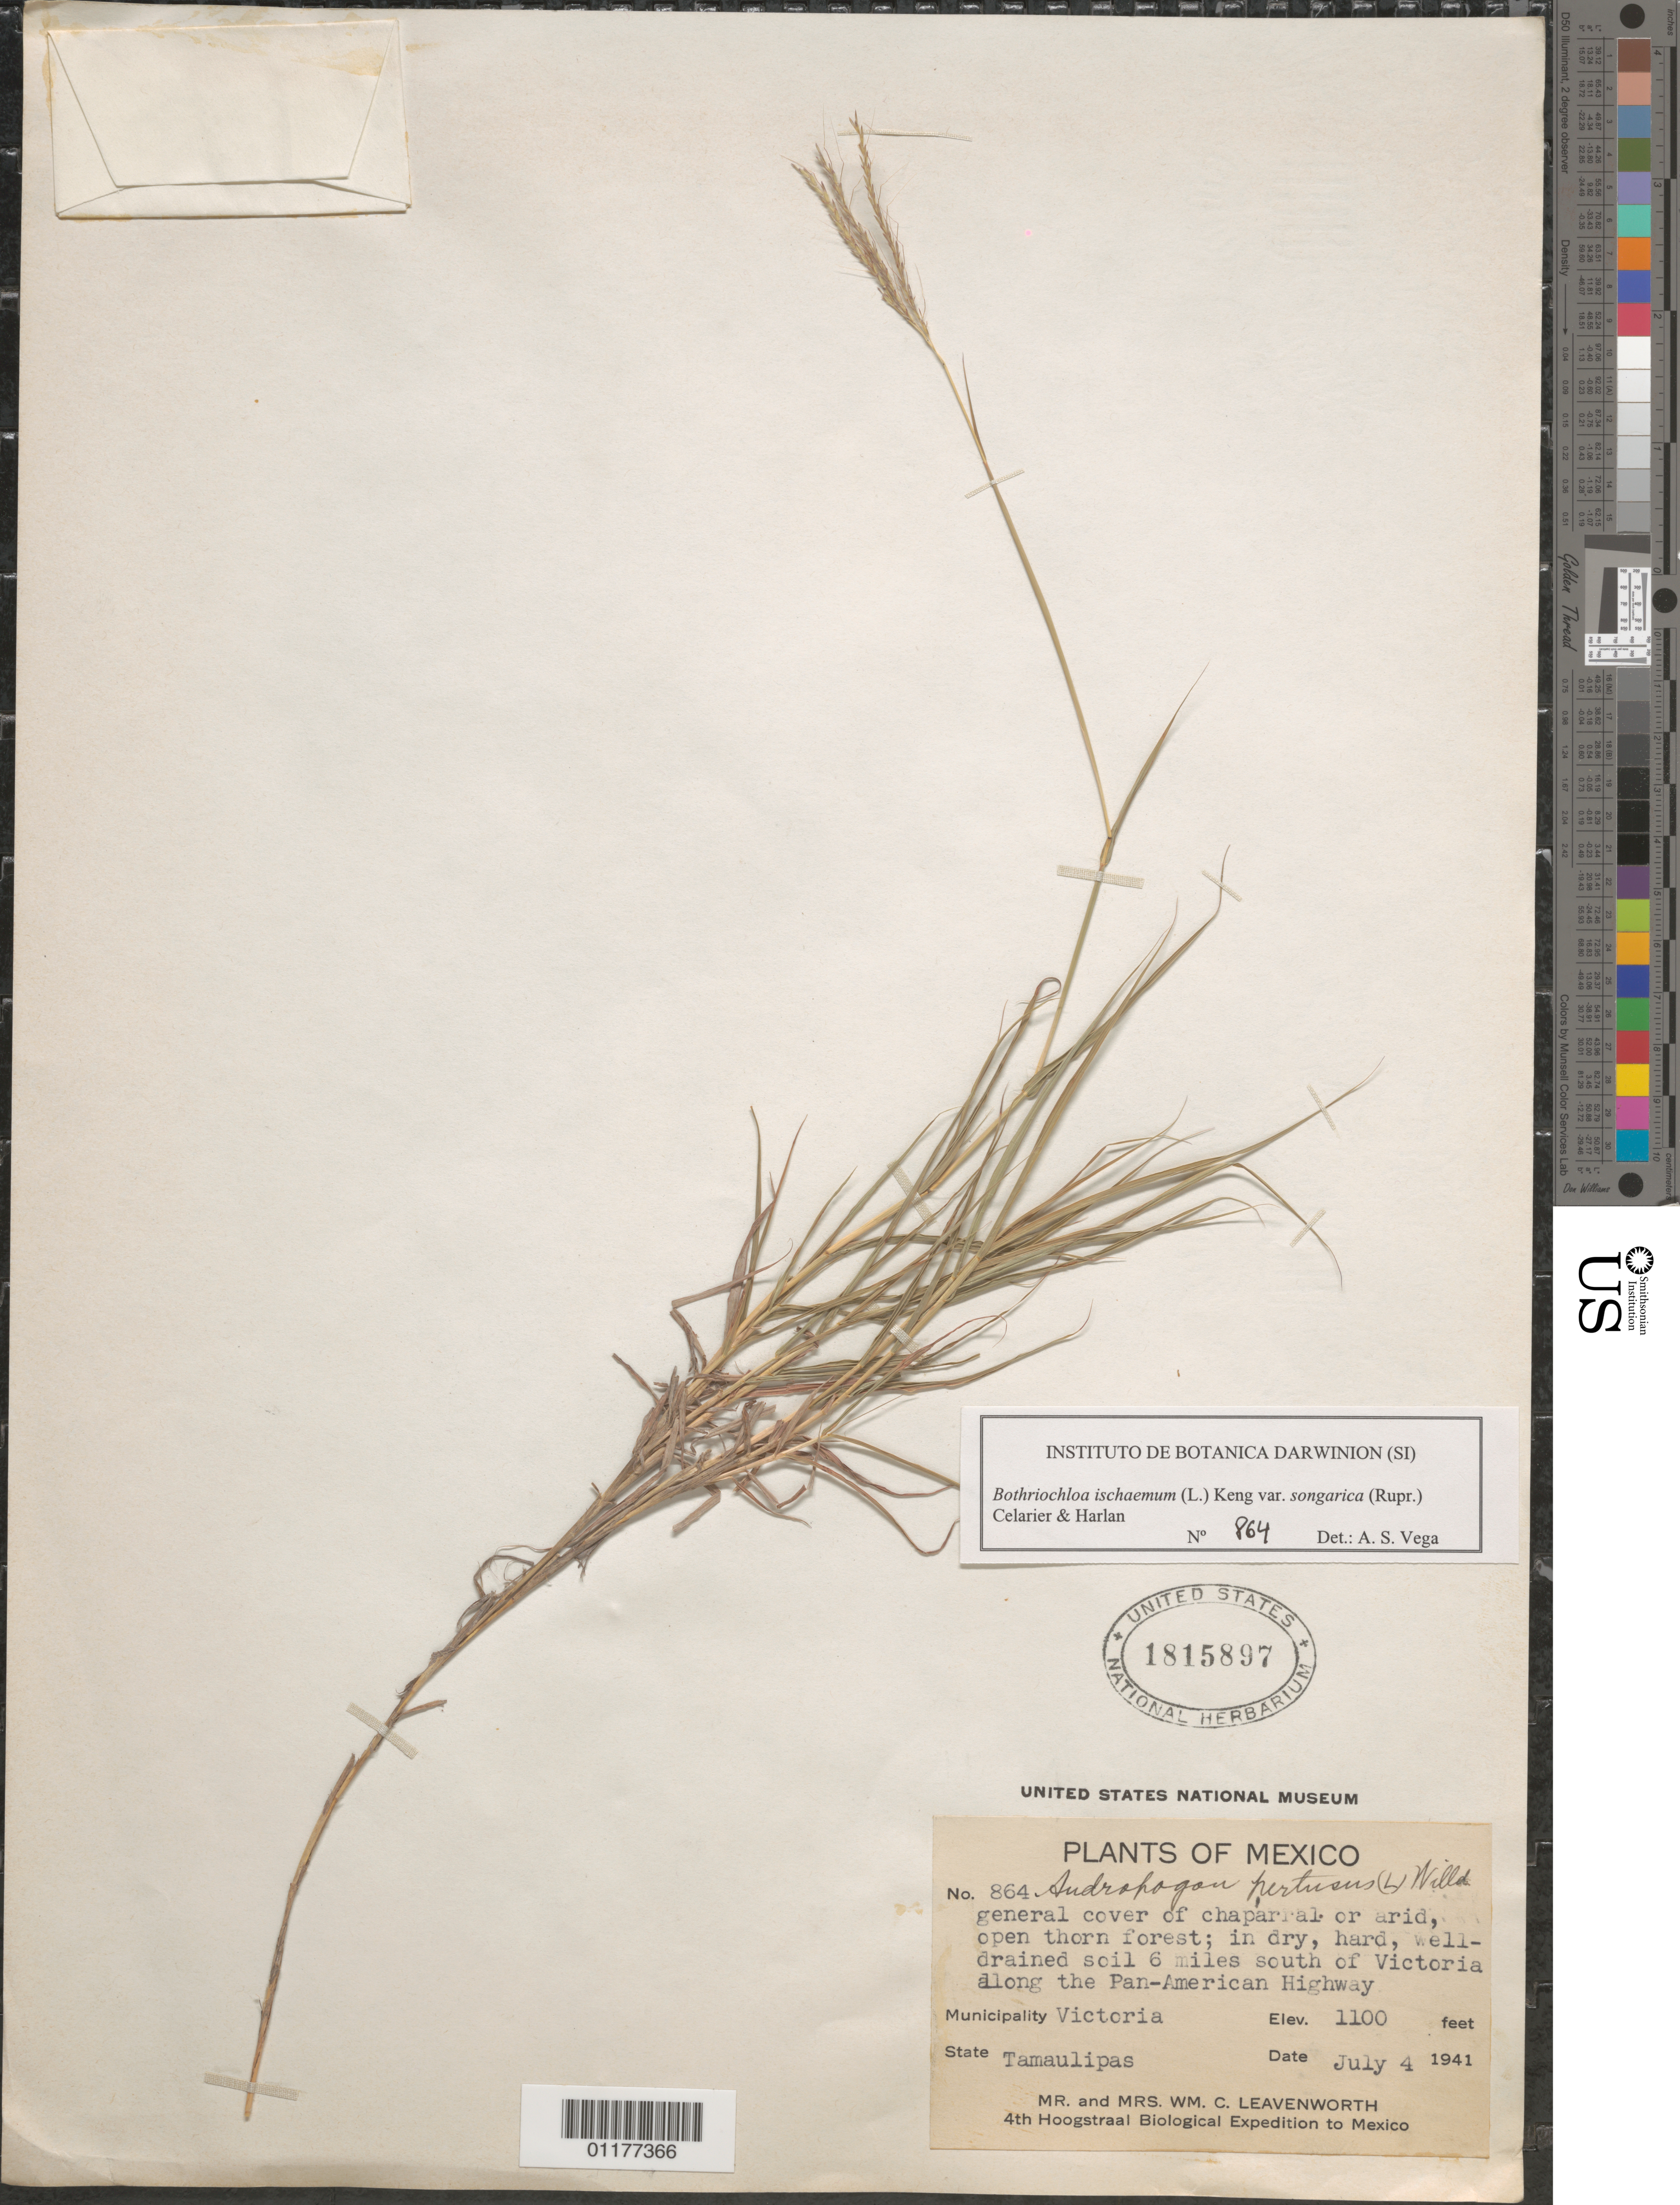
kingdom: Plantae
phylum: Tracheophyta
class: Liliopsida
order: Poales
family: Poaceae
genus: Bothriochloa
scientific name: Bothriochloa ischaemum var. songarica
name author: (Rupr. ex Fisch. & C.A. Mey.) Celarier & Harlan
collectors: M. C. Leavenworth & W. Leavenworth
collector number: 864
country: Mexico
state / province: Tamaulipas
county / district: Victoria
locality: S of Victoria along the Pan American Highway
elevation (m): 335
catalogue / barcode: US 1815897